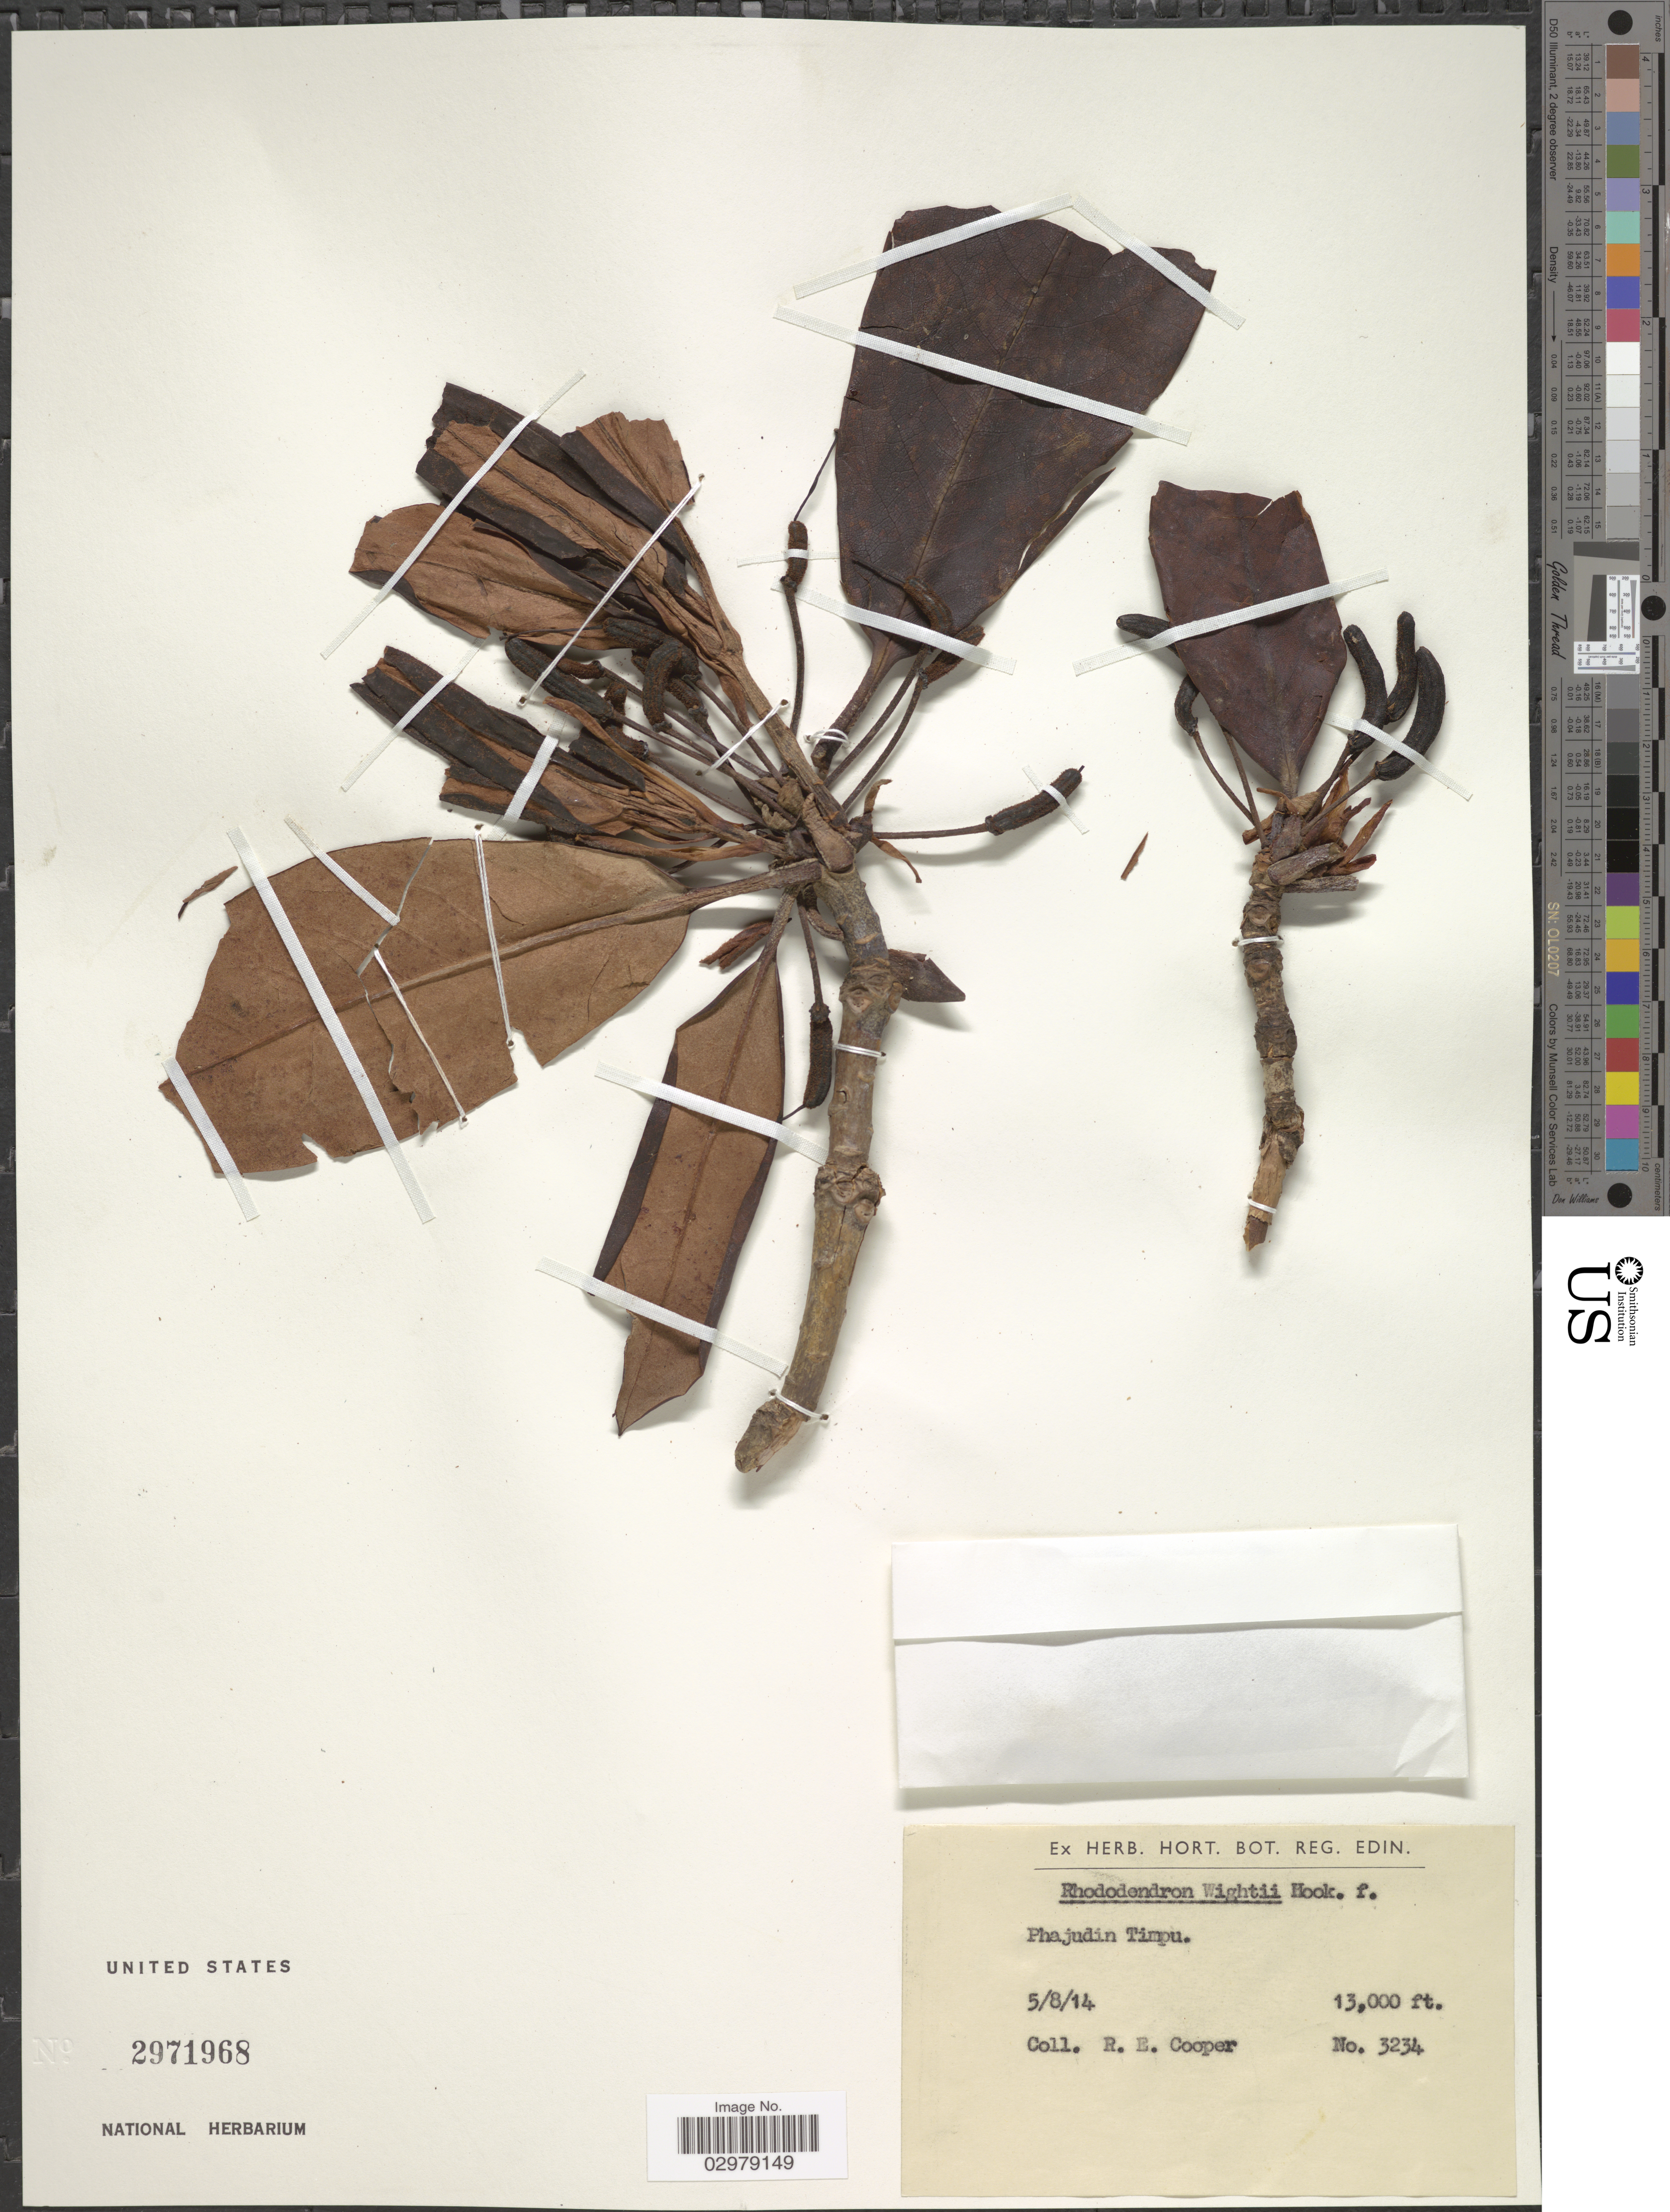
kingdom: Plantae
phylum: Tracheophyta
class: Magnoliopsida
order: Ericales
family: Ericaceae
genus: Rhododendron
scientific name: Rhododendron wightii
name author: Hook. f.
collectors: R. E. Cooper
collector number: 3234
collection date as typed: Transcribed d/m/y: 5/8/14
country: Bhutan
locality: Phajudin Timpu.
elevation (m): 3962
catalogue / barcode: US 2971968